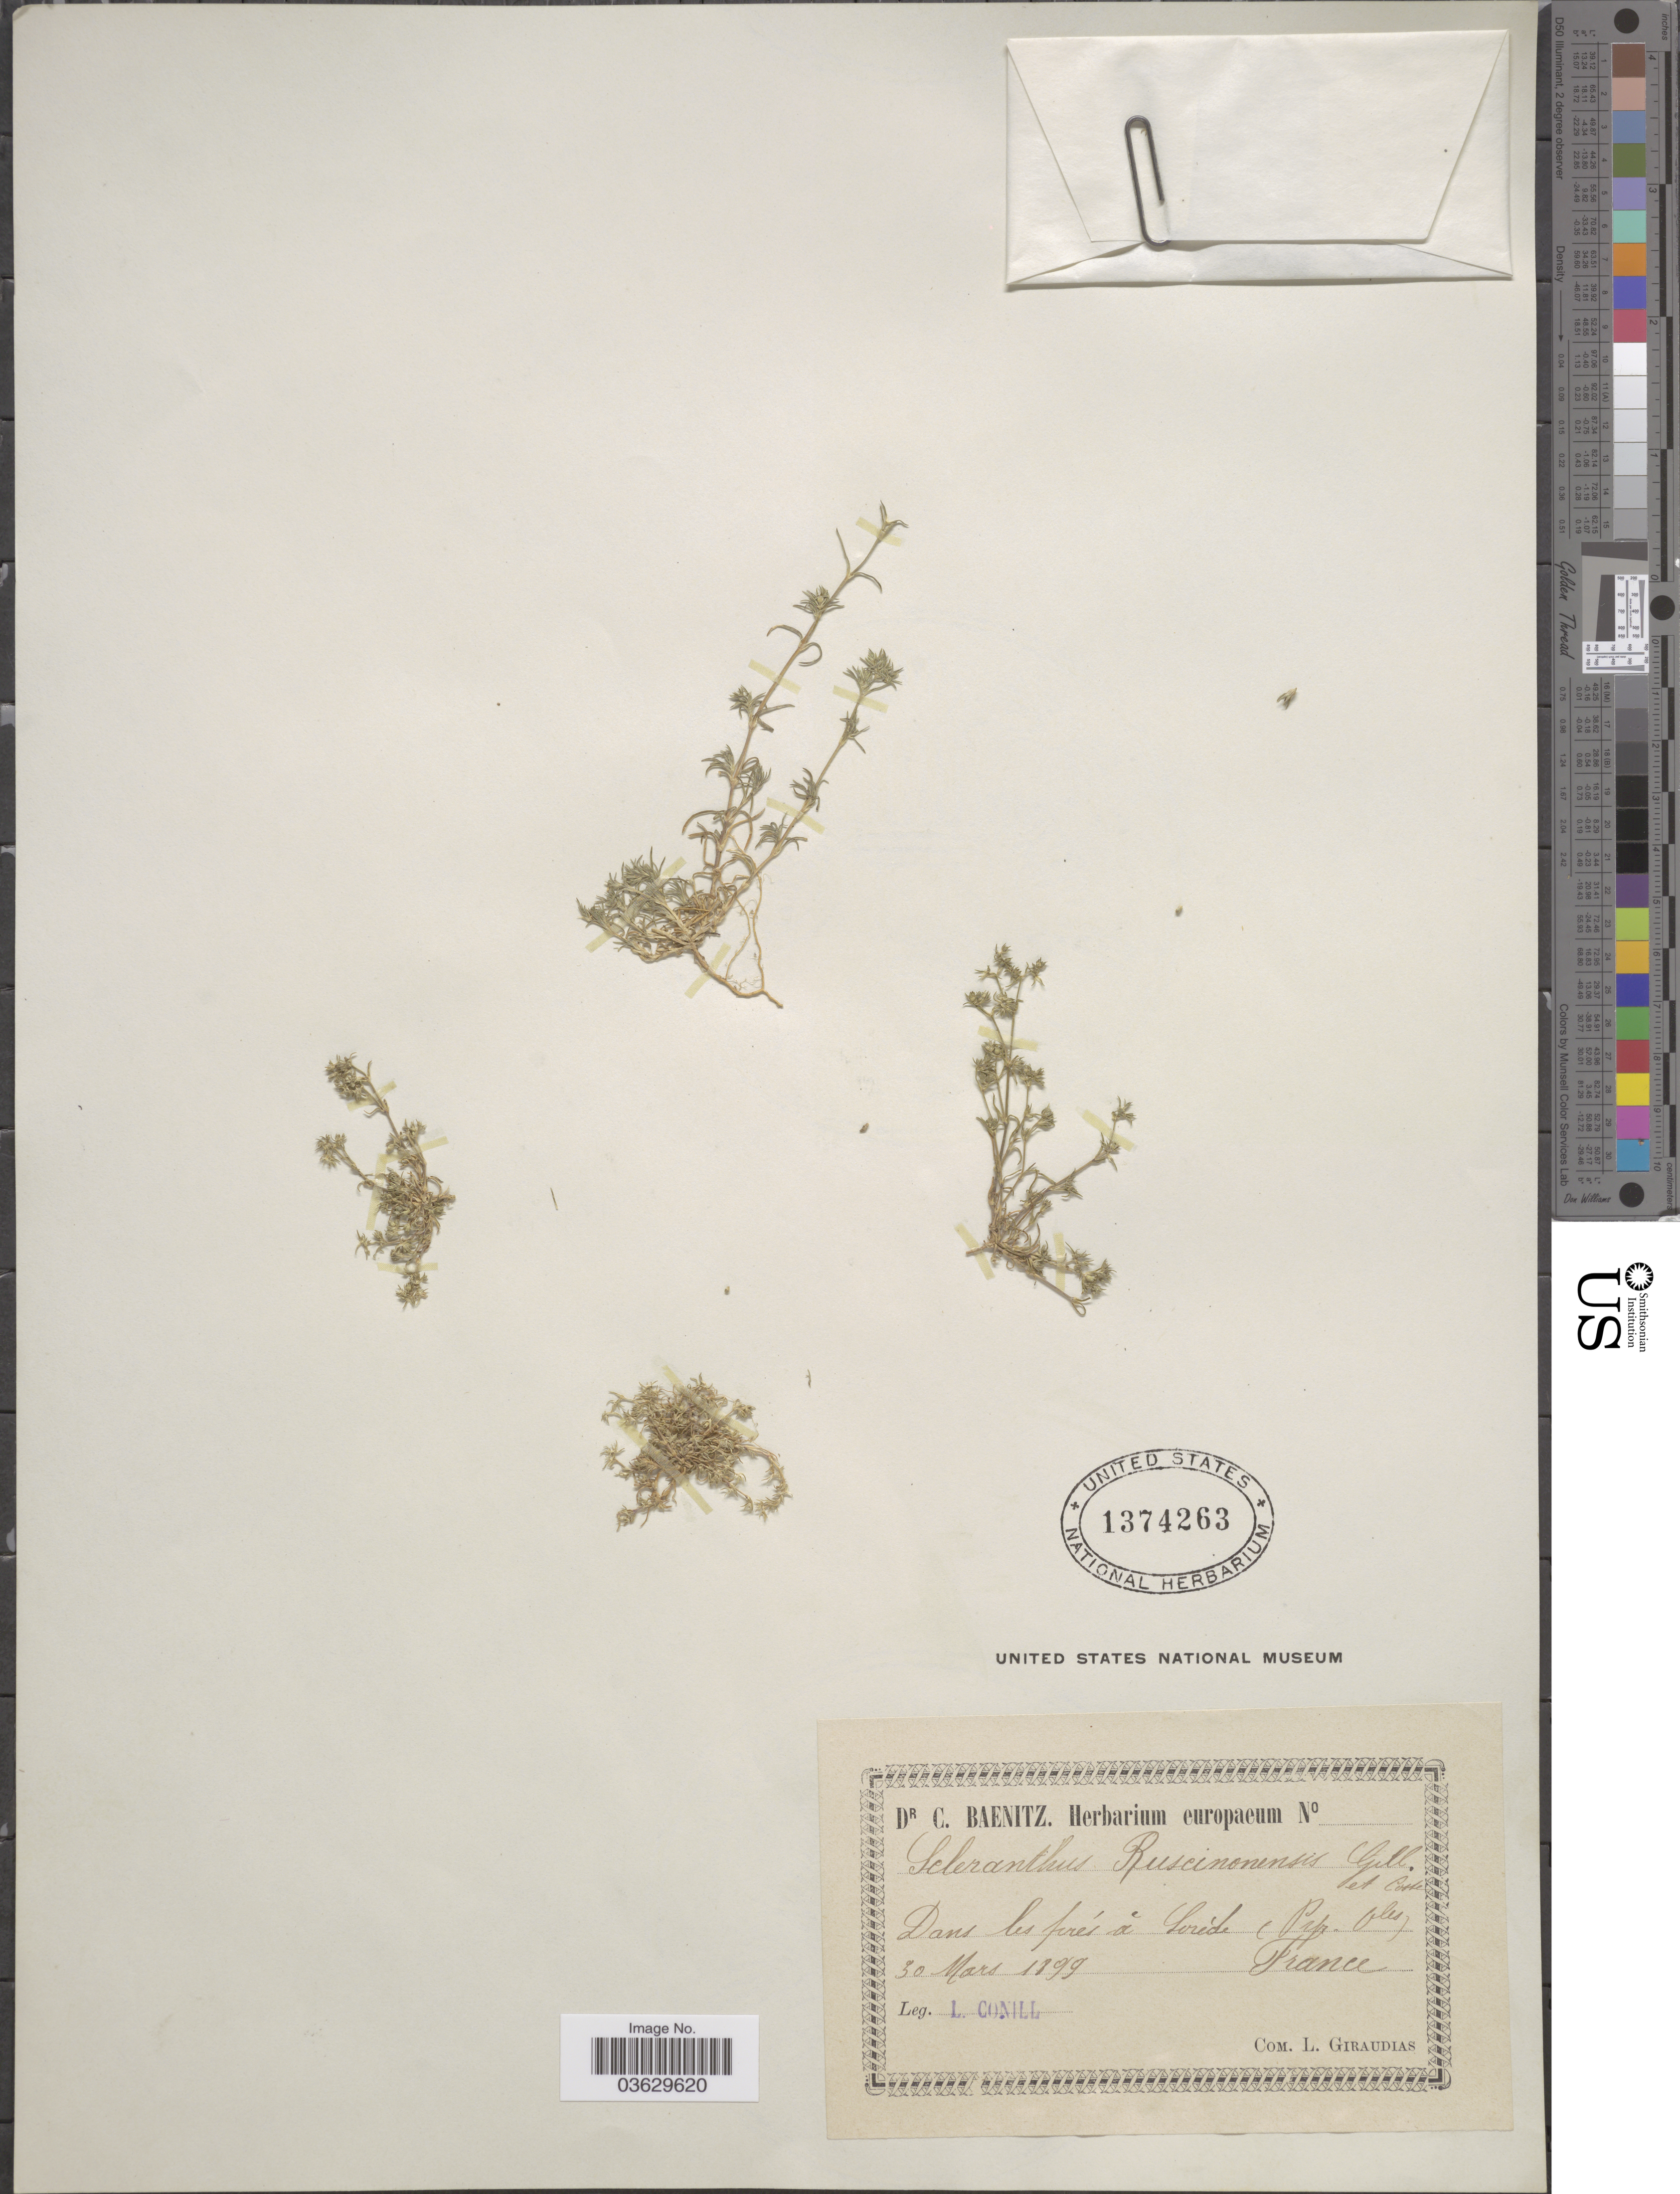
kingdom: Plantae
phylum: Tracheophyta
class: Magnoliopsida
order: Caryophyllales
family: Caryophyllaceae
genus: Scleranthus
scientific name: Scleranthus ruscinonensis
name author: Rossler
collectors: Conill, L.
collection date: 1899-03-30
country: France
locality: Dans les firés a Sorède (Pyr. Oles).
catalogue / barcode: US 1374263